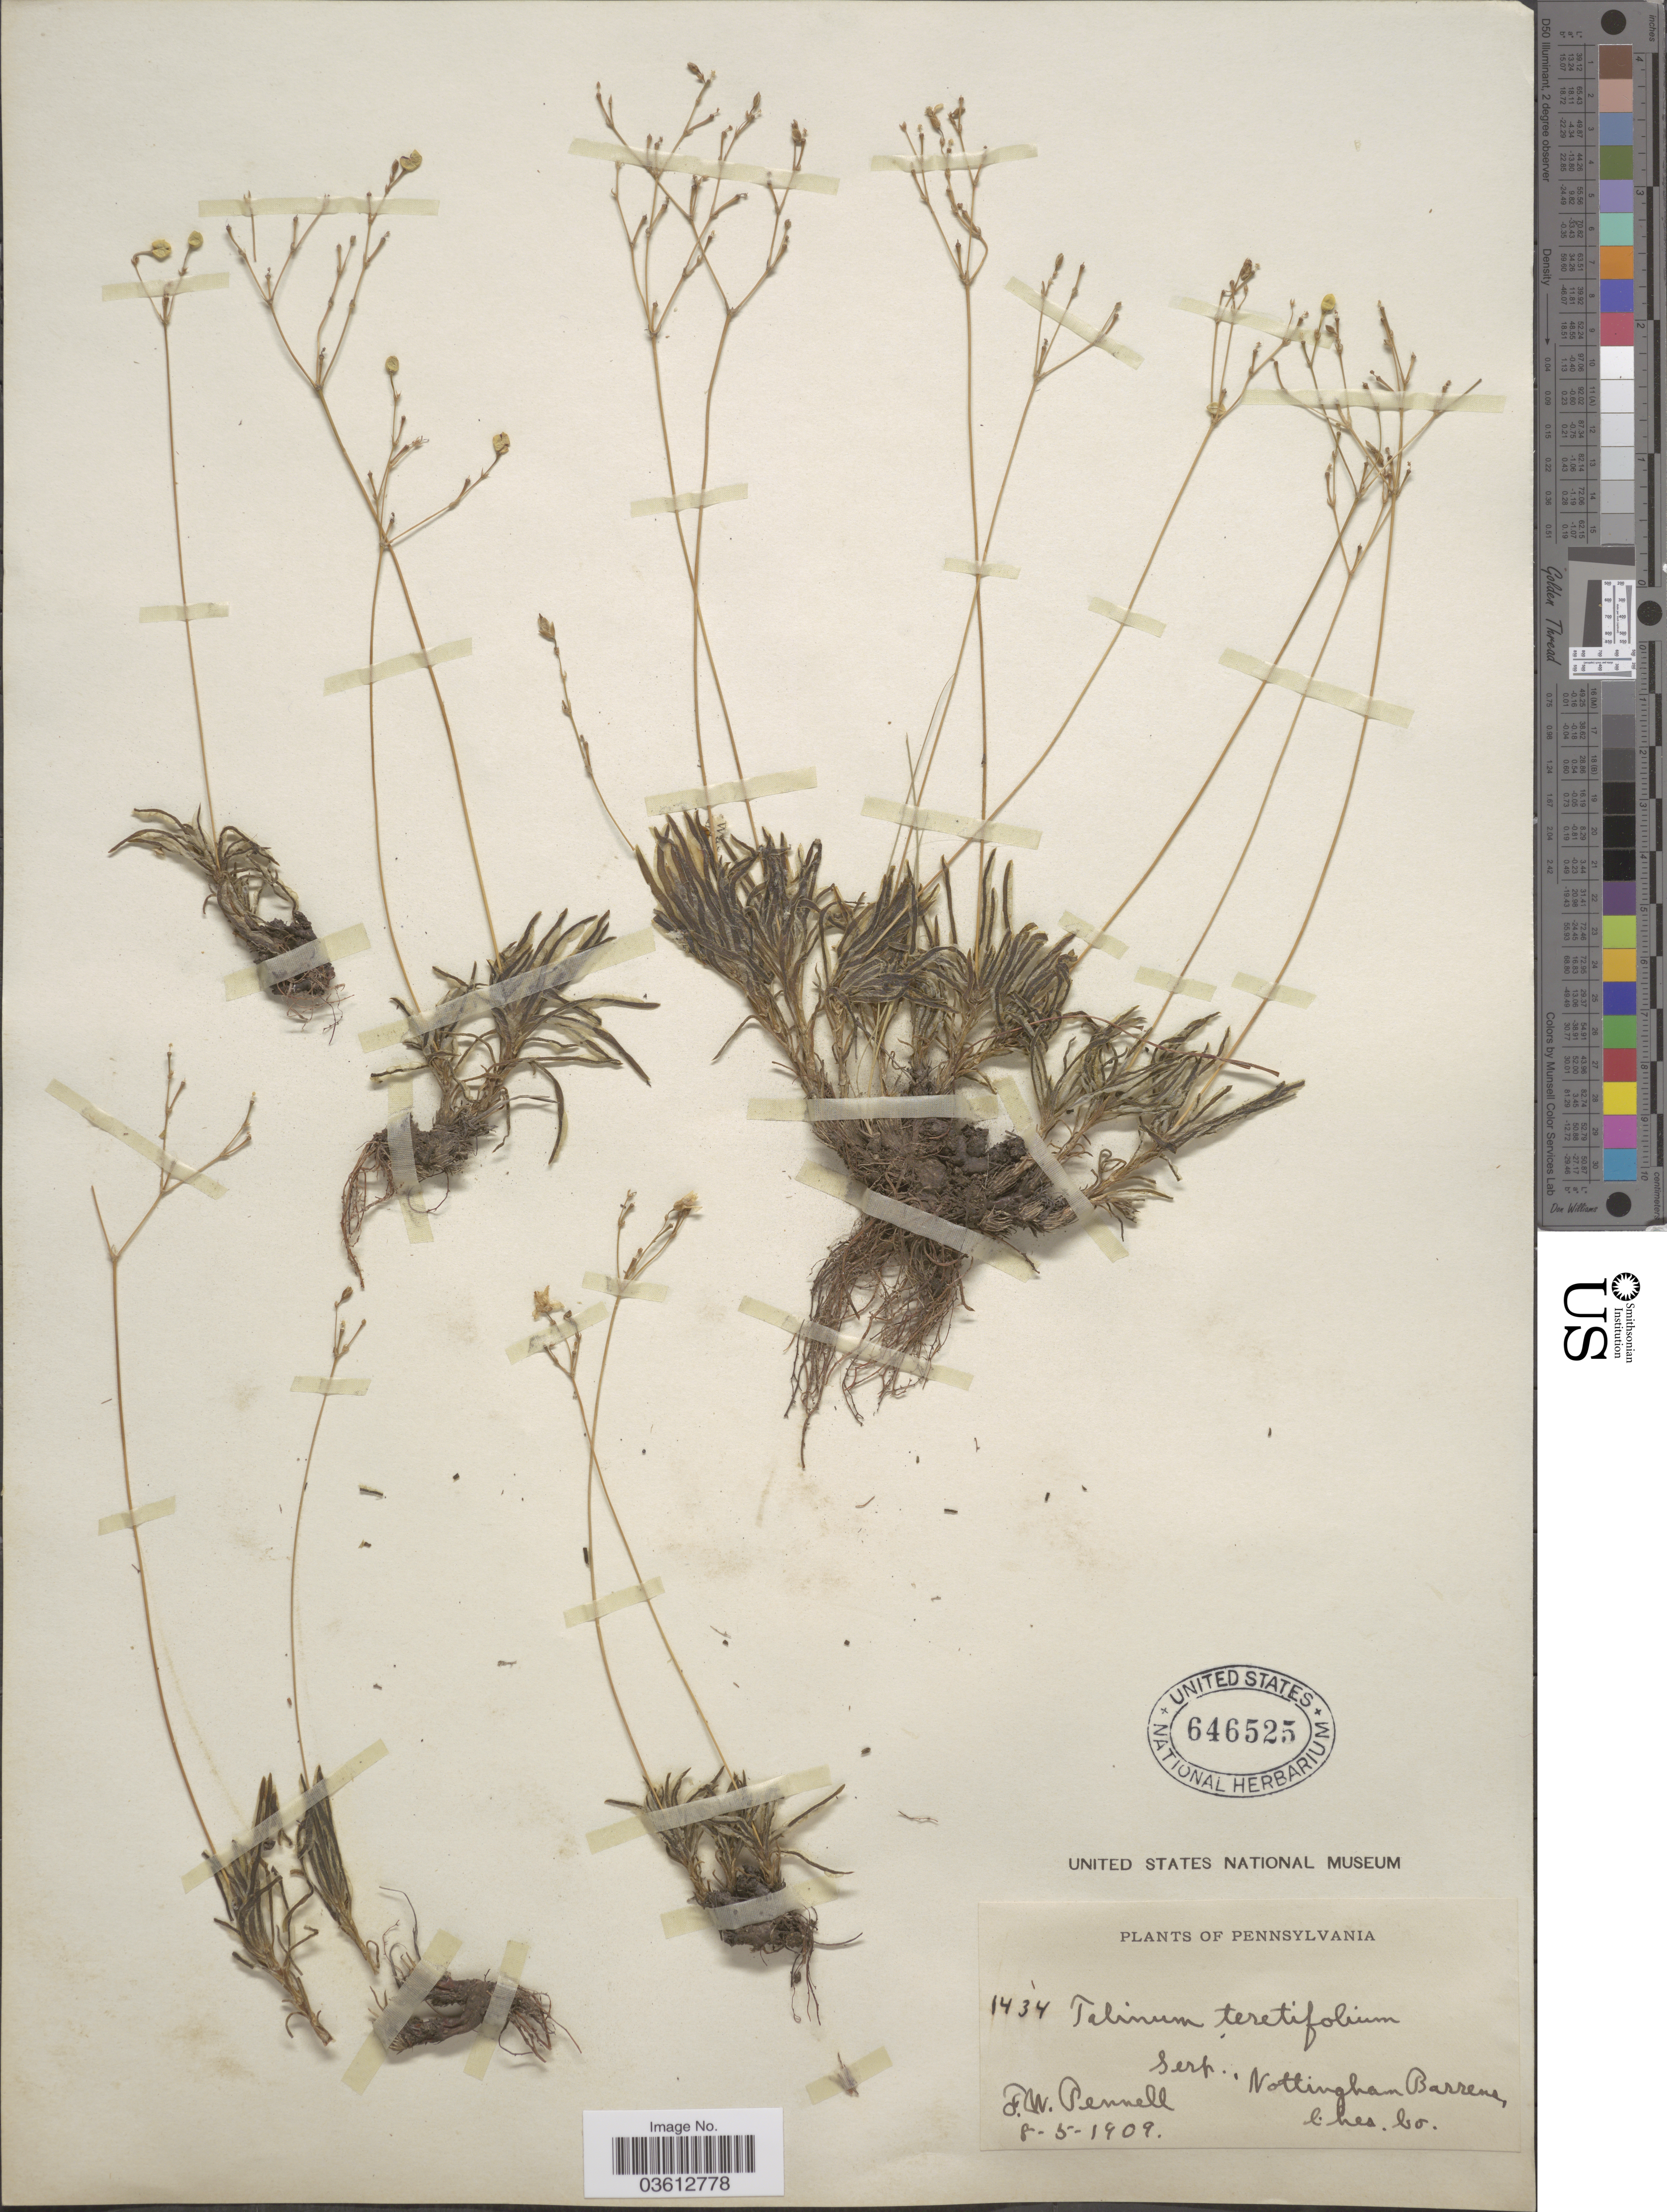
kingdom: Plantae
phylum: Tracheophyta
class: Magnoliopsida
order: Caryophyllales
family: Talinaceae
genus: Talinum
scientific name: Talinum teretifolium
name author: Pursh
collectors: F. W. Pennell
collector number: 1434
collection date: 1909-08-05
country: United States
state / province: Pennsylvania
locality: Nottingham Barrens, Ches. Co.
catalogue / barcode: US 646525